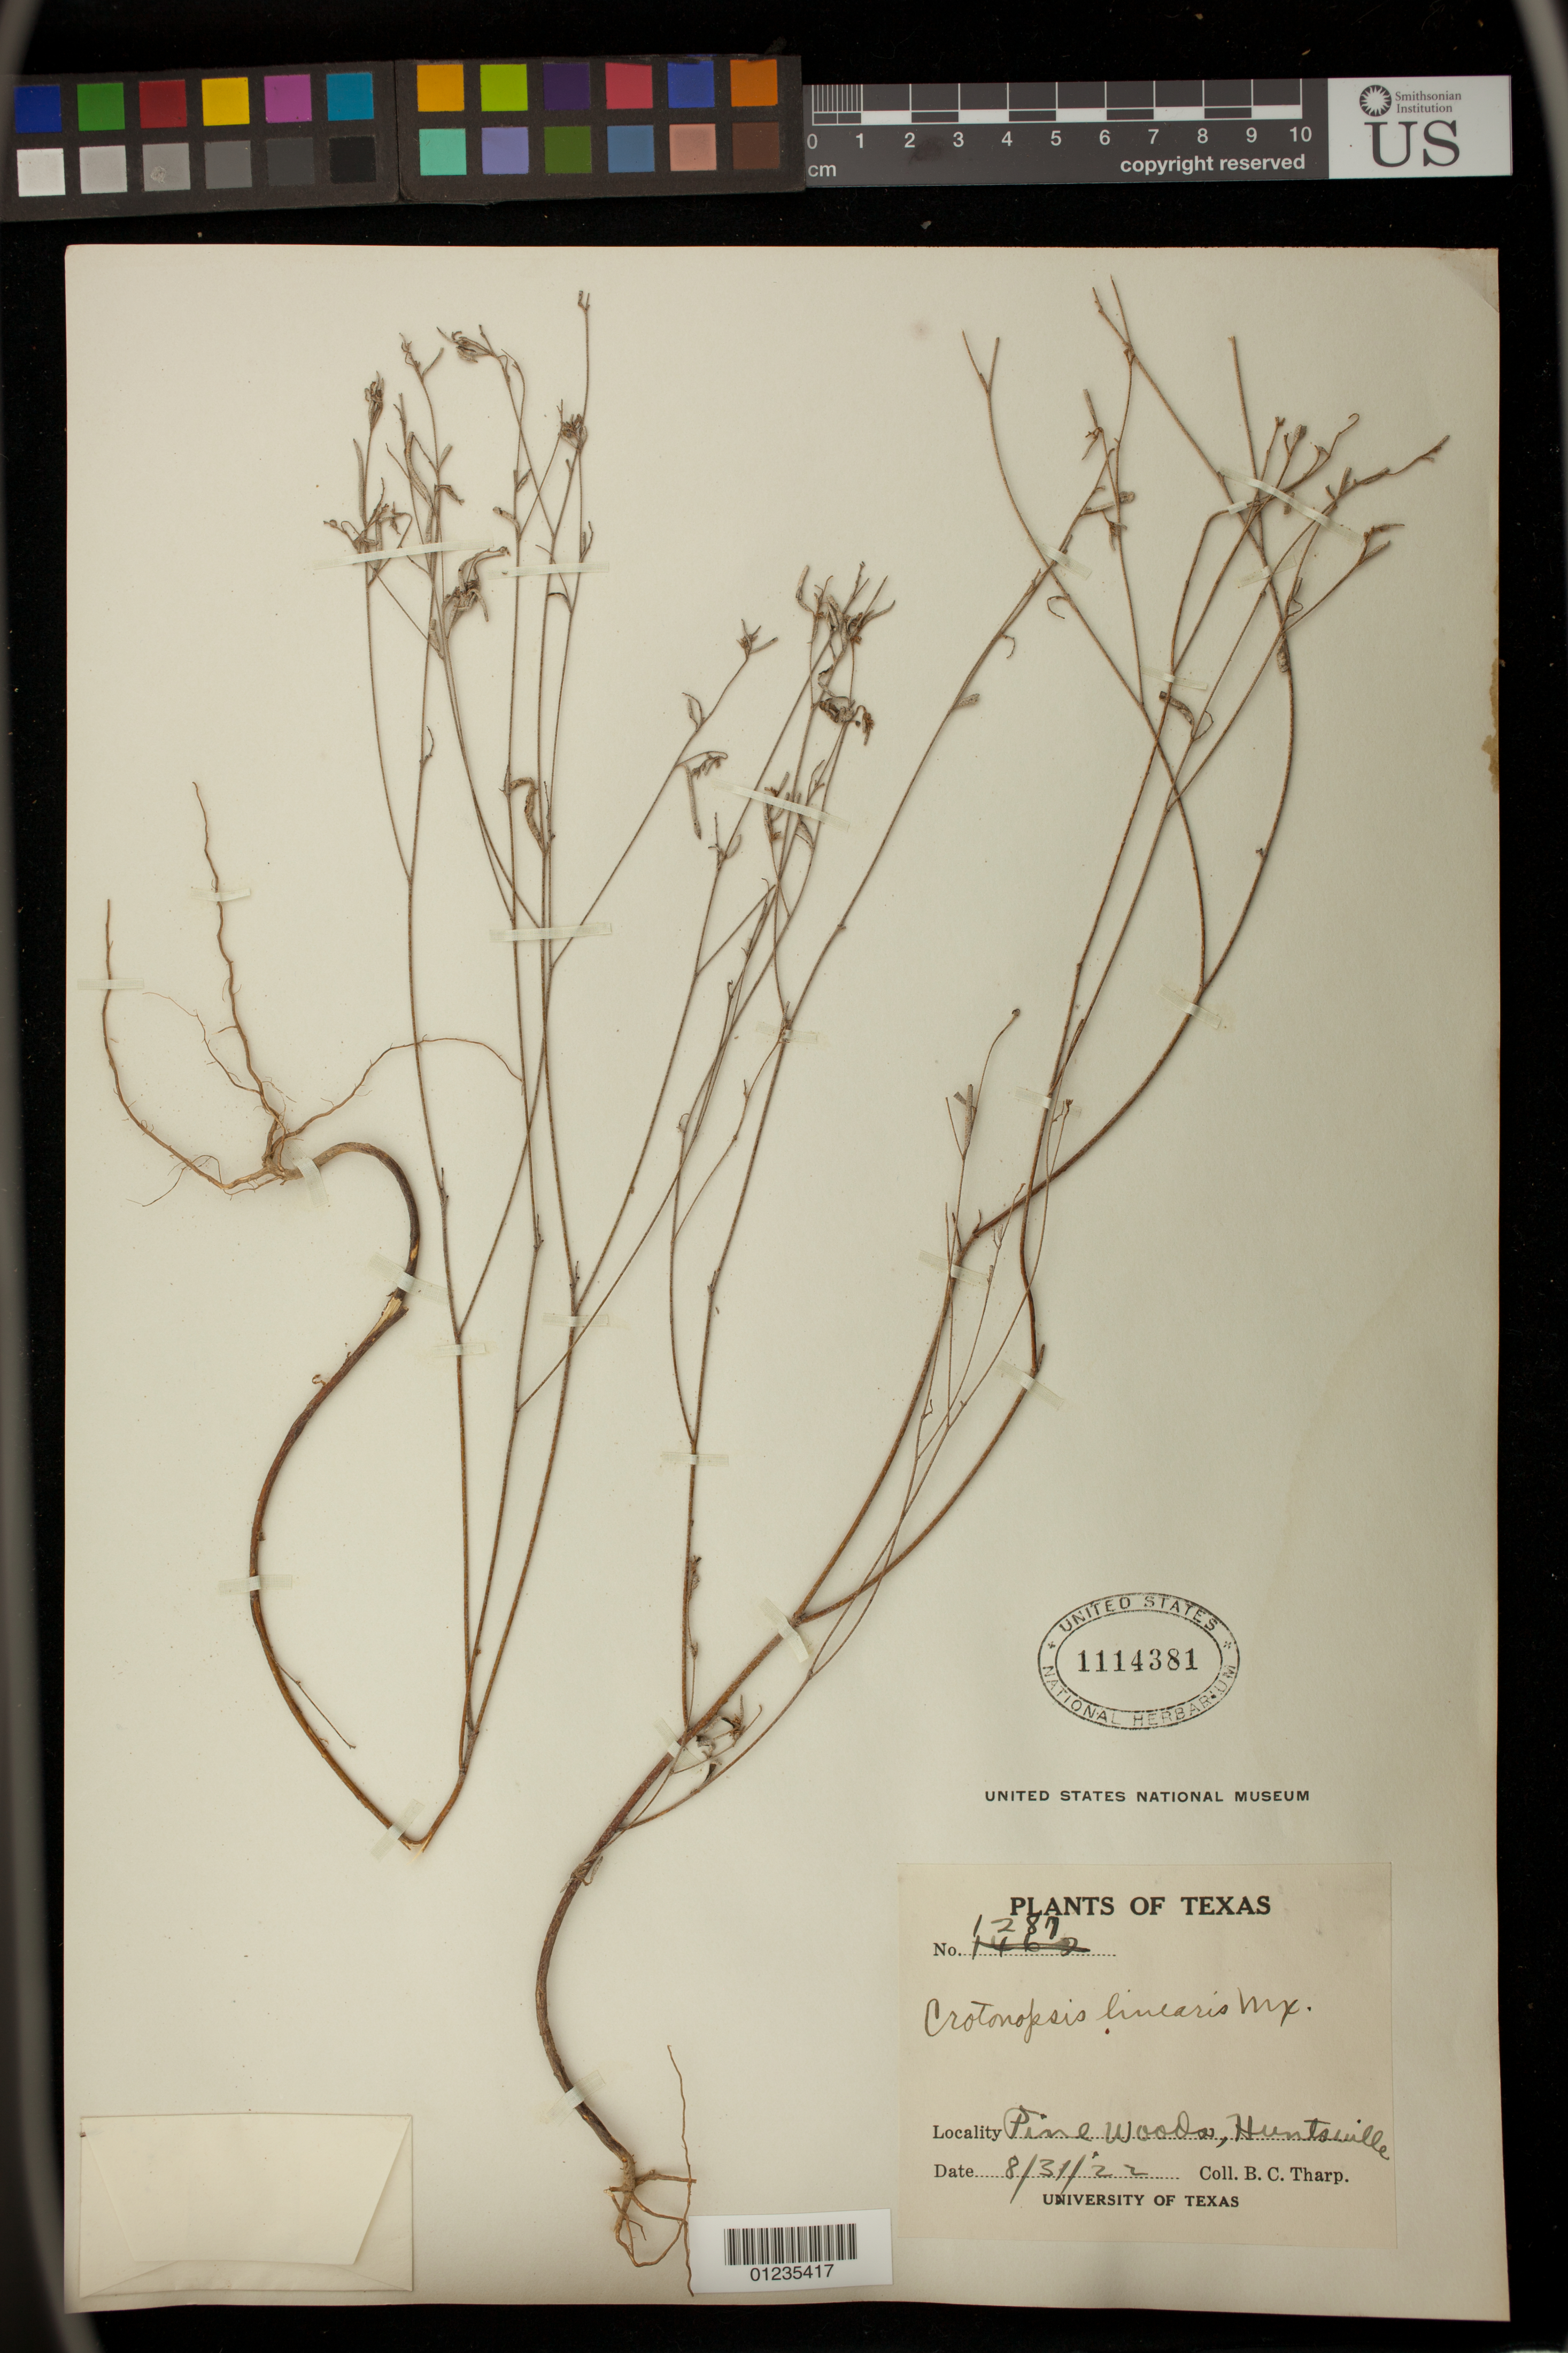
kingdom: Plantae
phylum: Tracheophyta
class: Magnoliopsida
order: Malpighiales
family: Euphorbiaceae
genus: Crotonopsis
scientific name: Crotonopsis linearis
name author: Michx.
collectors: B. C. Tharp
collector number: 1287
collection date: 1922-08-31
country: United States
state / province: Texas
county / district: Walker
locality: Pine Woods, Huntsville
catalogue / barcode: US 1114381